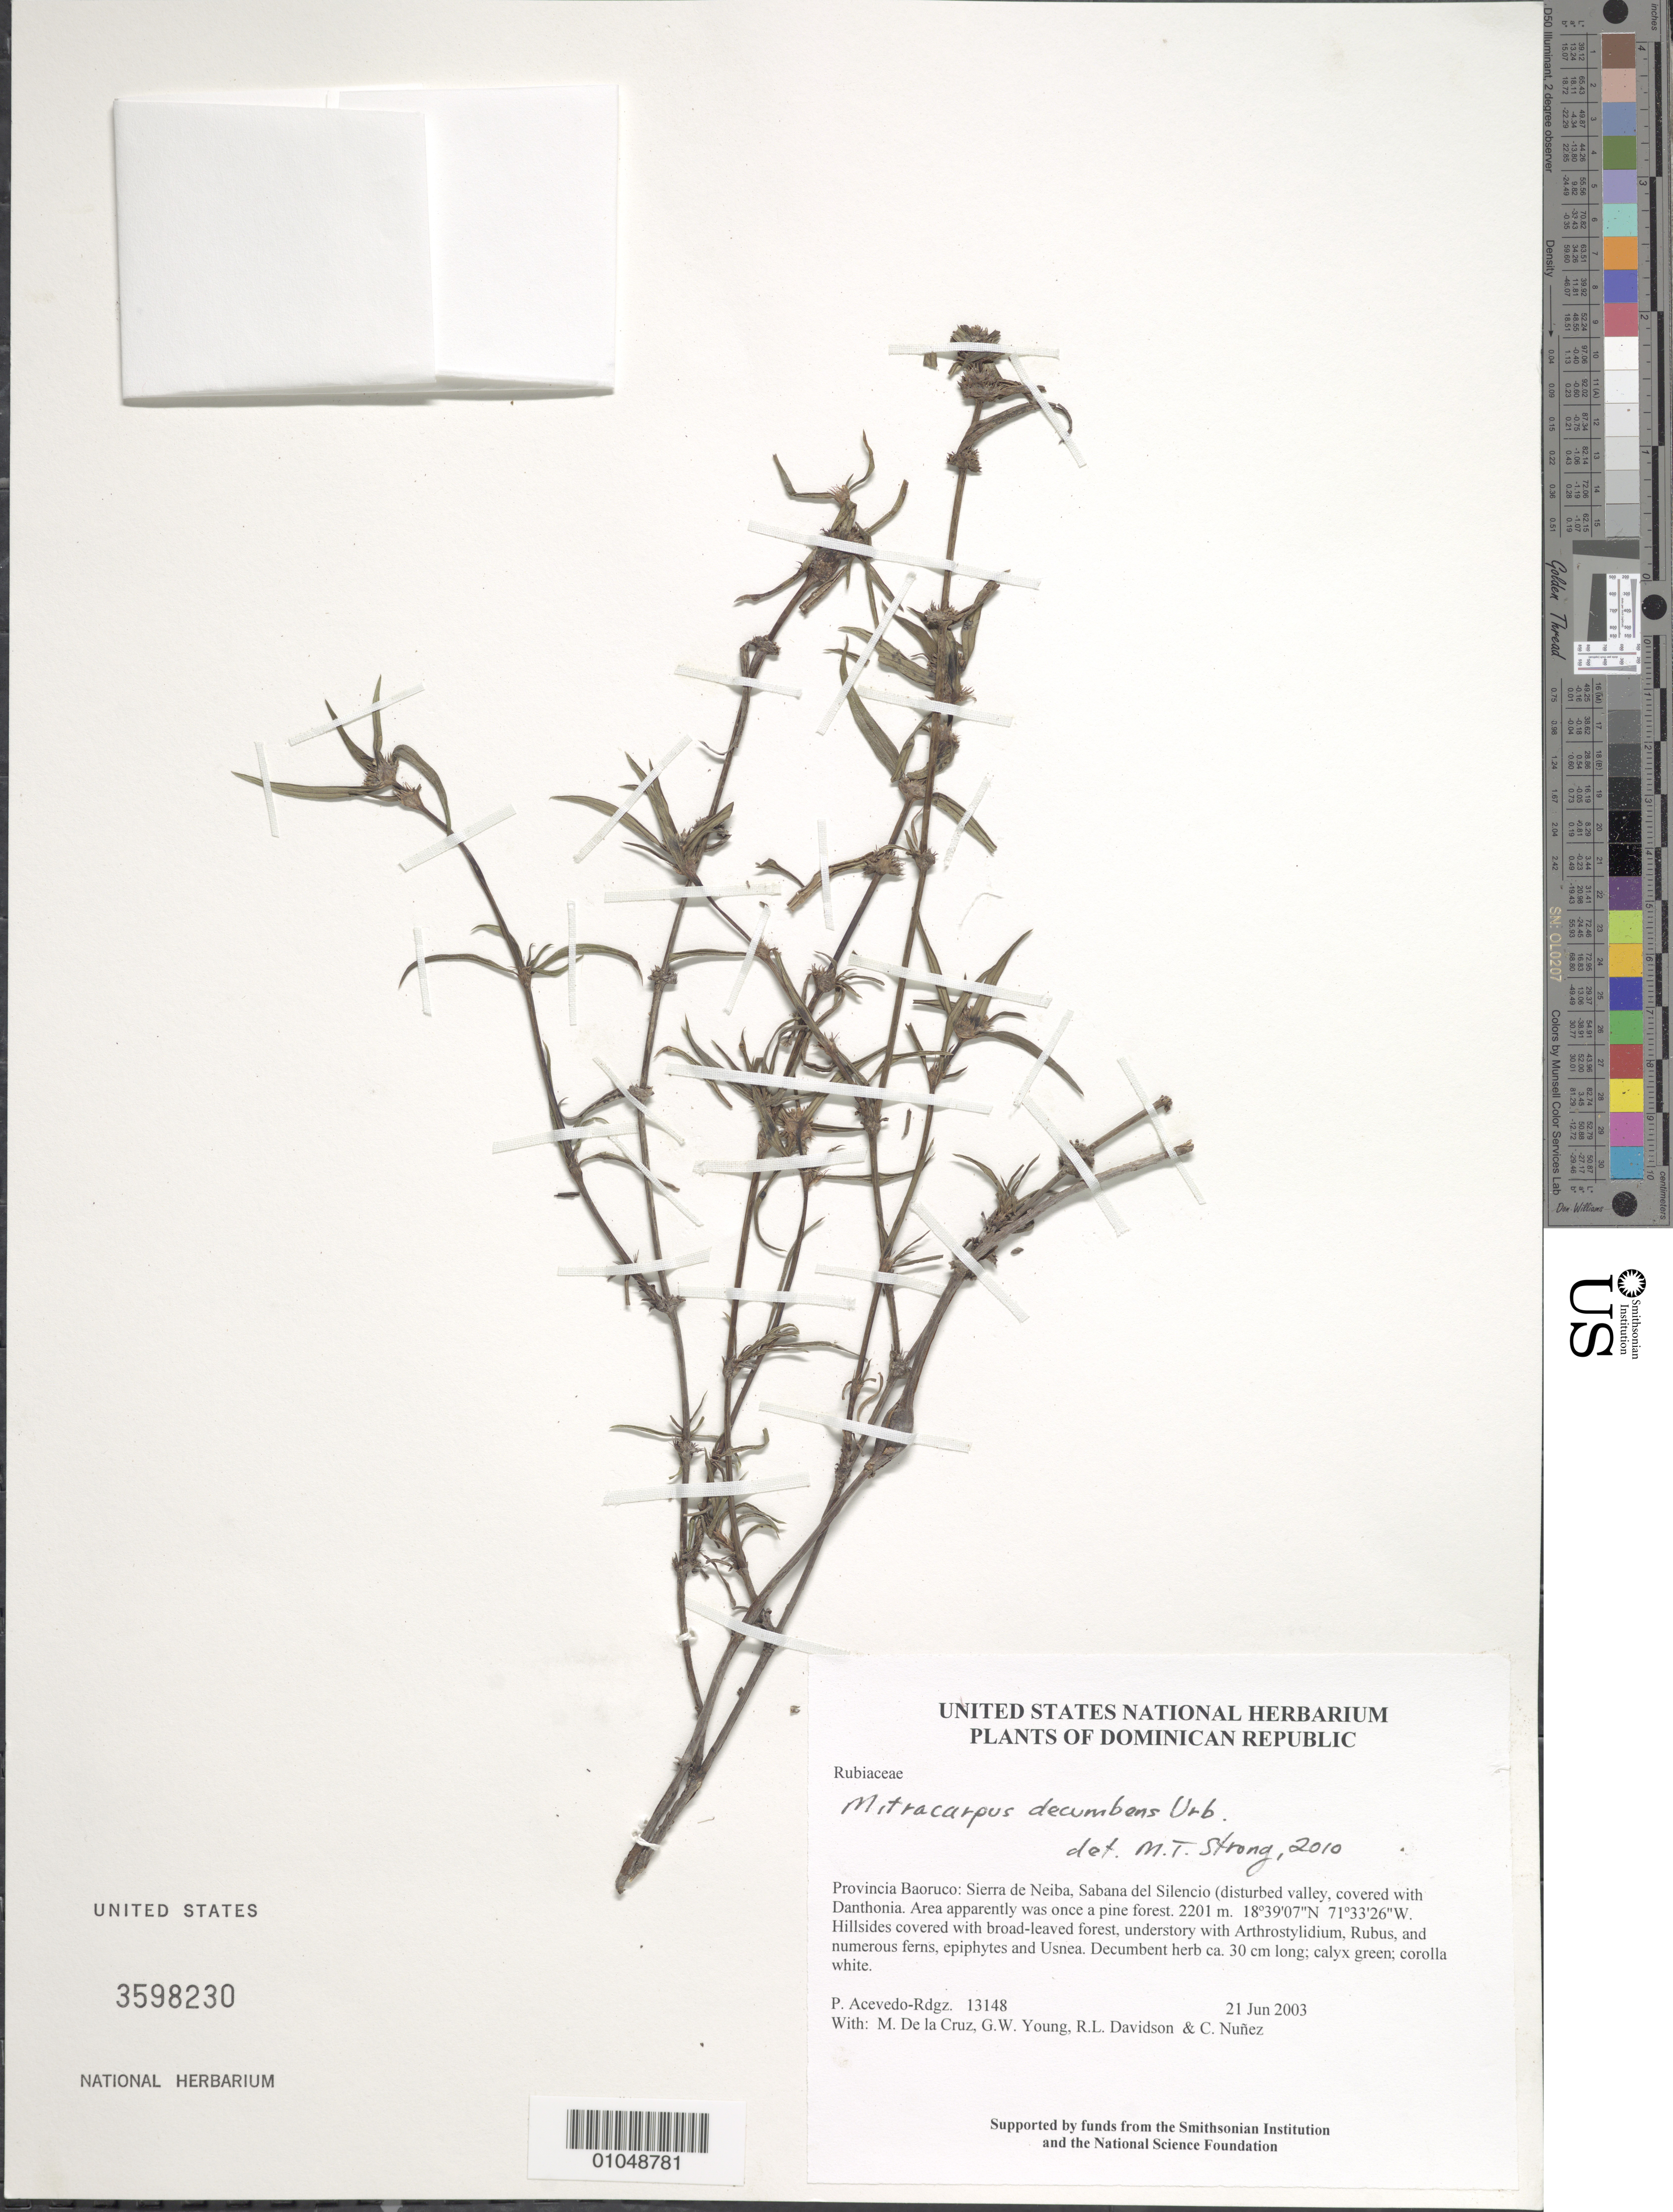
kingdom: Plantae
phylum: Tracheophyta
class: Magnoliopsida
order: Gentianales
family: Rubiaceae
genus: Mitracarpus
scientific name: Mitracarpus decumbens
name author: Urb.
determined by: Strong, M. T., (US), Smithsonian Institution - National Museum of Natural History (UNITED STATES)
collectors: P. Acevedo-Rodr., M. de la Cruz, J. Rawlins, G. Young, R. Davidson & C. Nunez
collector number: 13148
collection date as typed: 21 Jun 2003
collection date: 2003-06-21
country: Dominican Republic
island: Hispaniola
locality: Provincia Baoruco: Sierra de Neiba, Sabana del Silencio (disturbed valley, covered with Danthonia. Area apparently was once a pine forest.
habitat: Hillsides covered with broad-leaved forest, understory with Arthrostylidium, Rubus, and numerous ferns, epiphytes and Usnea.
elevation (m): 2201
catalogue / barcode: US 3598230